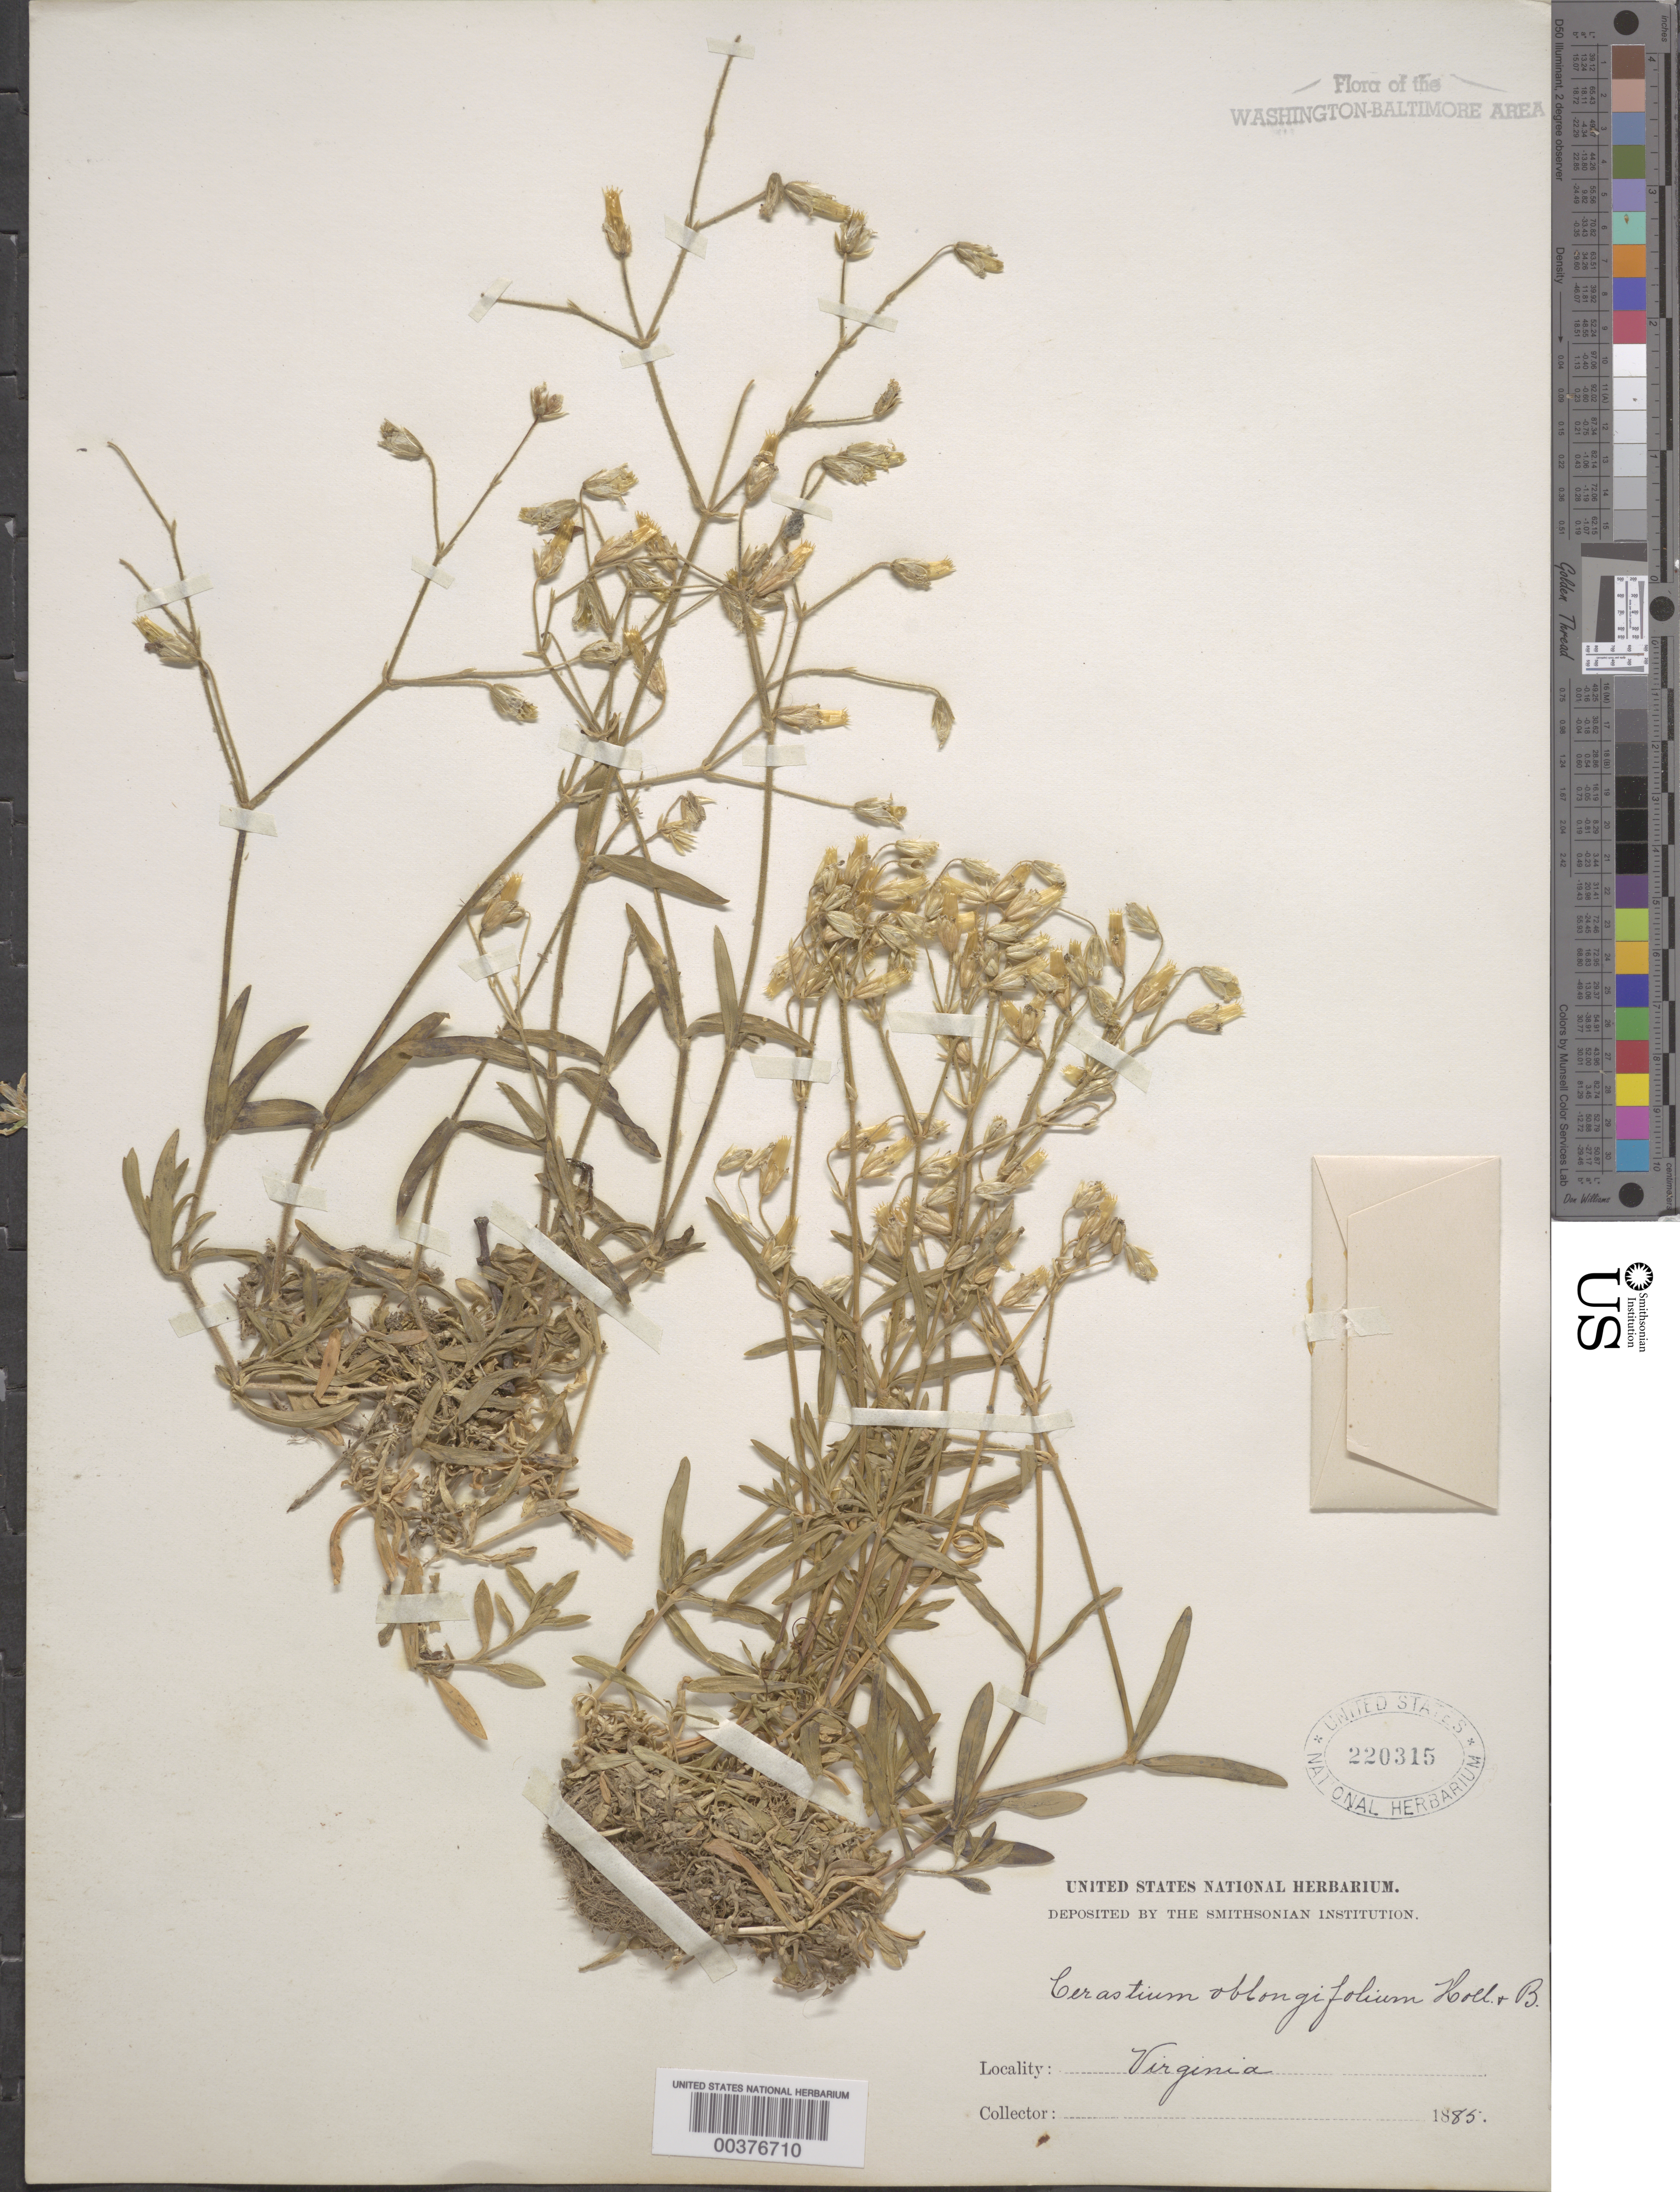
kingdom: Plantae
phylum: Tracheophyta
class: Magnoliopsida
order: Caryophyllales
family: Caryophyllaceae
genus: Cerastium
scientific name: Cerastium arvense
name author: L.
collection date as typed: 1885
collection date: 1885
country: United States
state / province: Virginia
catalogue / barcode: US 220315